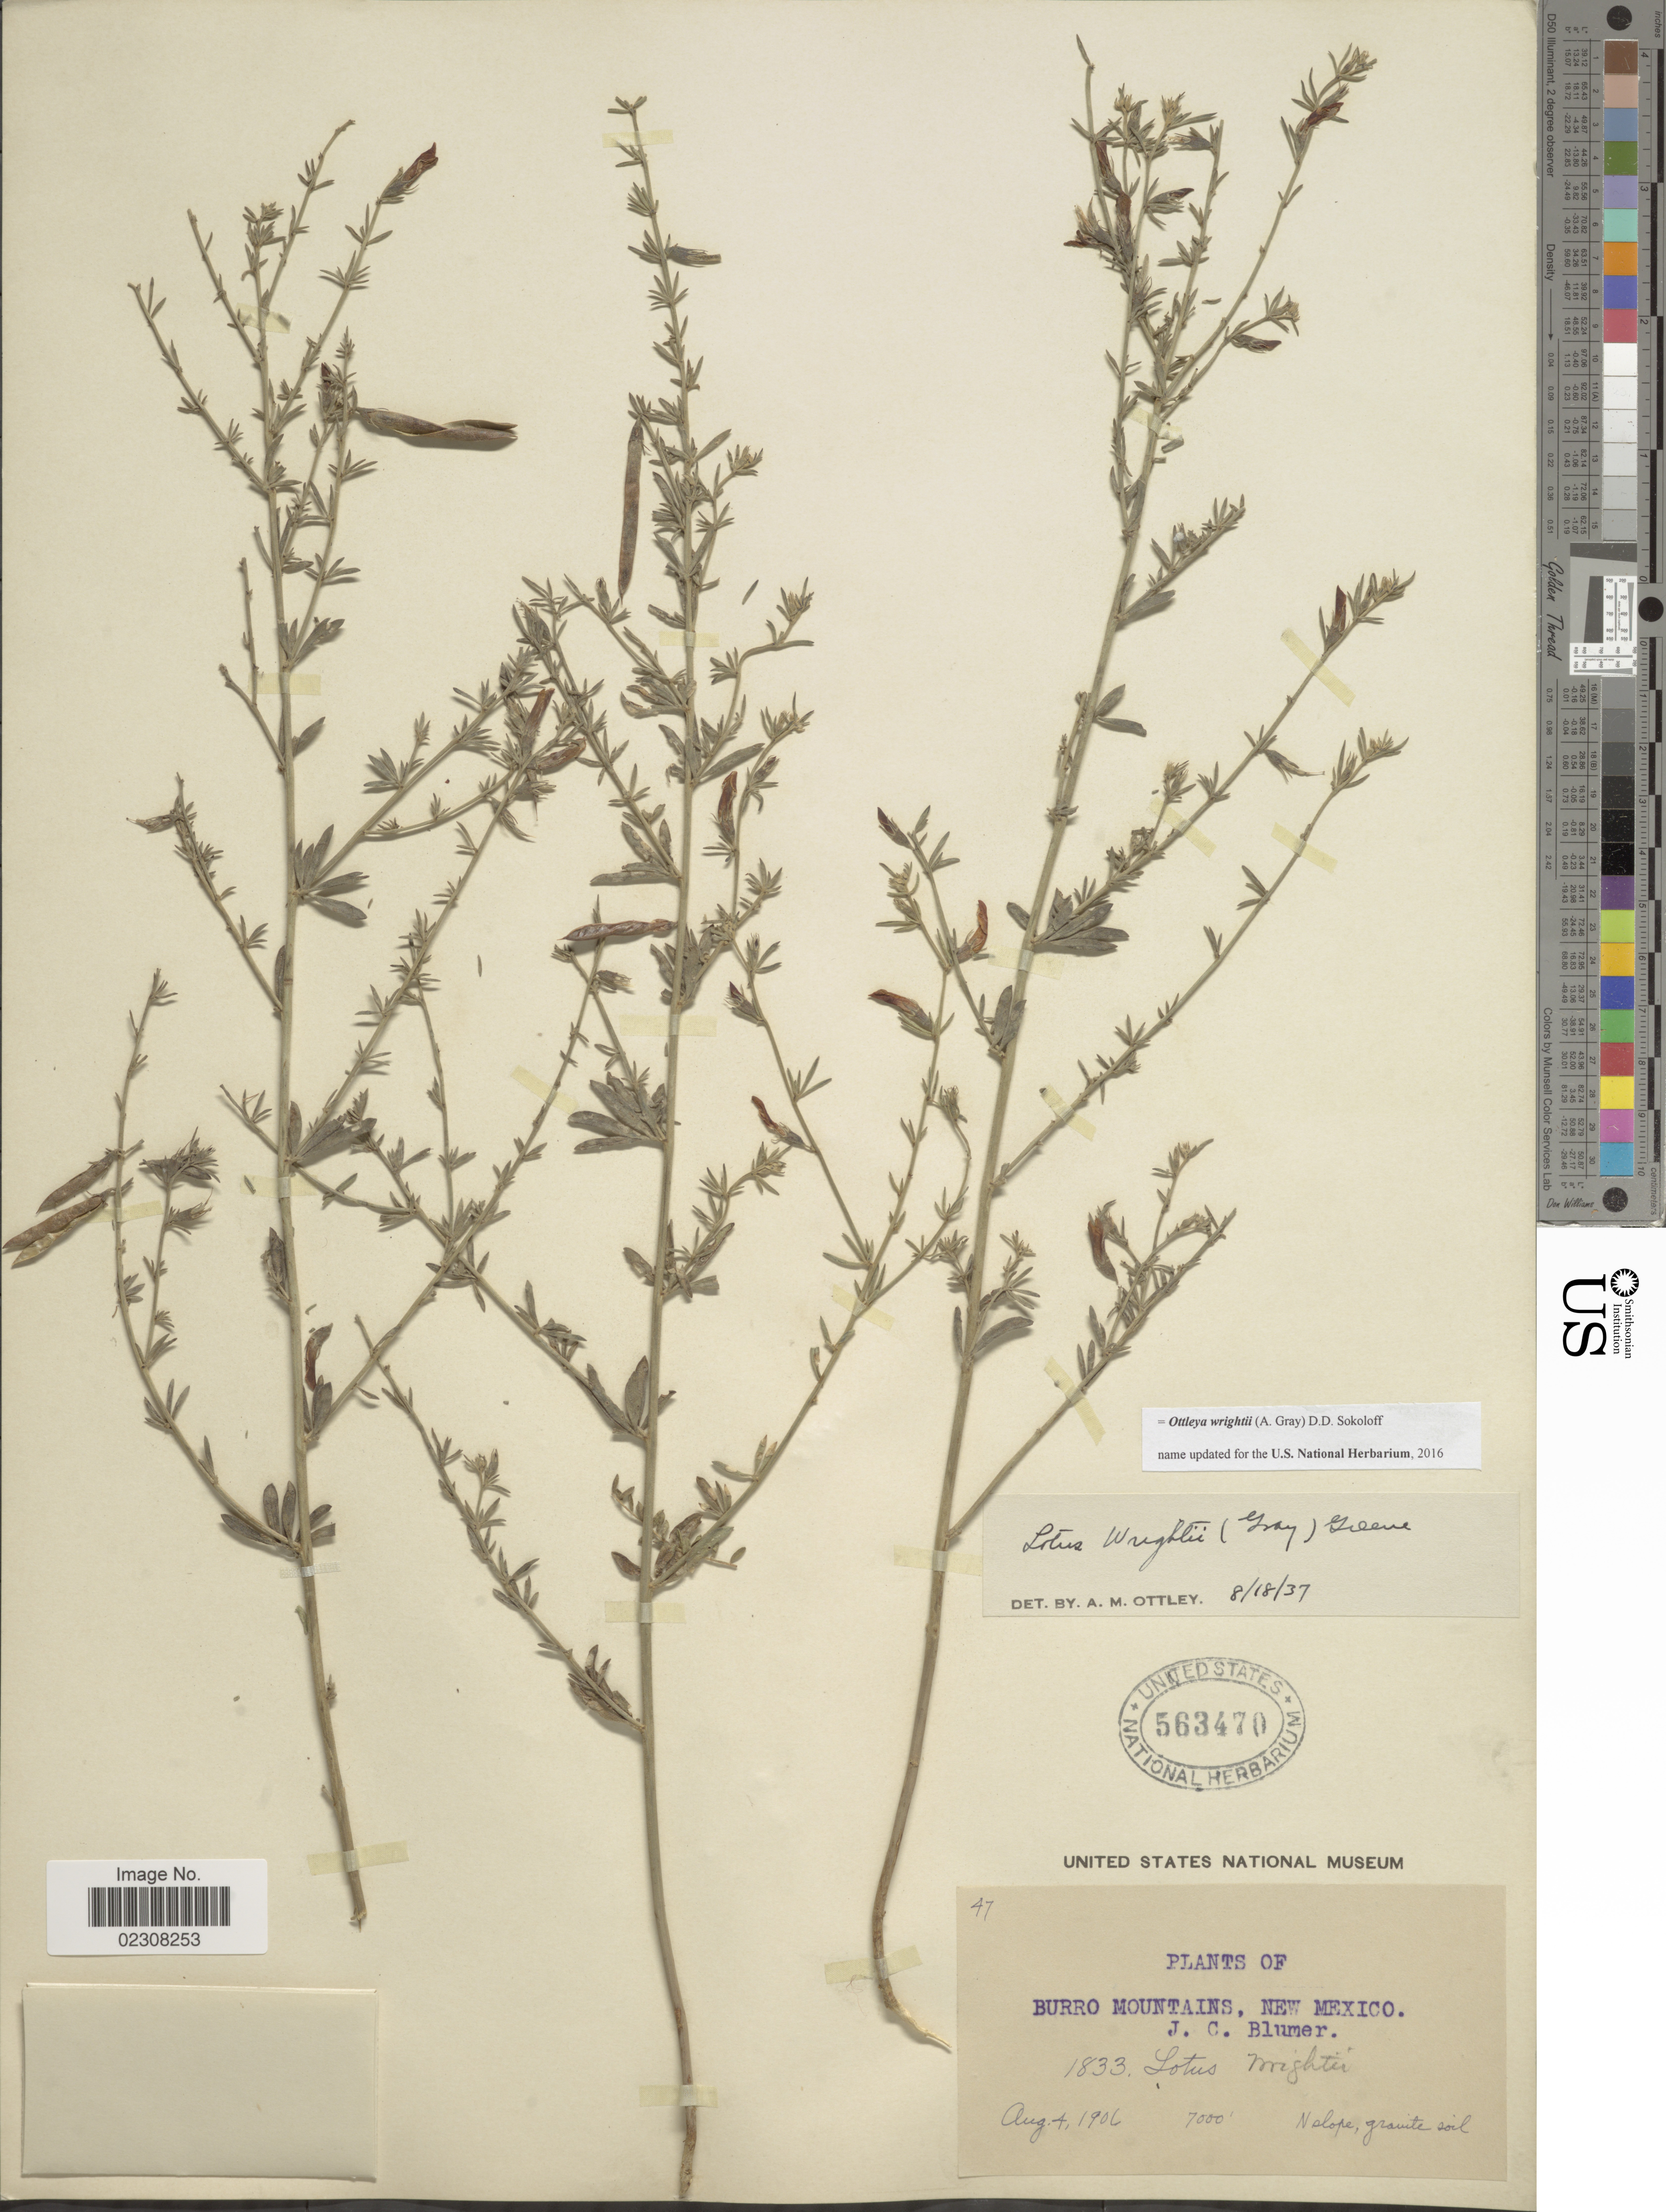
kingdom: Plantae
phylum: Tracheophyta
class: Magnoliopsida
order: Fabales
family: Fabaceae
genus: Ottleya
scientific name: Ottleya wrightii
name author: (A. Gray) D.D. Sokoloff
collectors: J. C. Blumer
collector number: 47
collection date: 1906-08-04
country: United States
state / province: New Mexico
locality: Burro Mountains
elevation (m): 2134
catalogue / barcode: US 563470